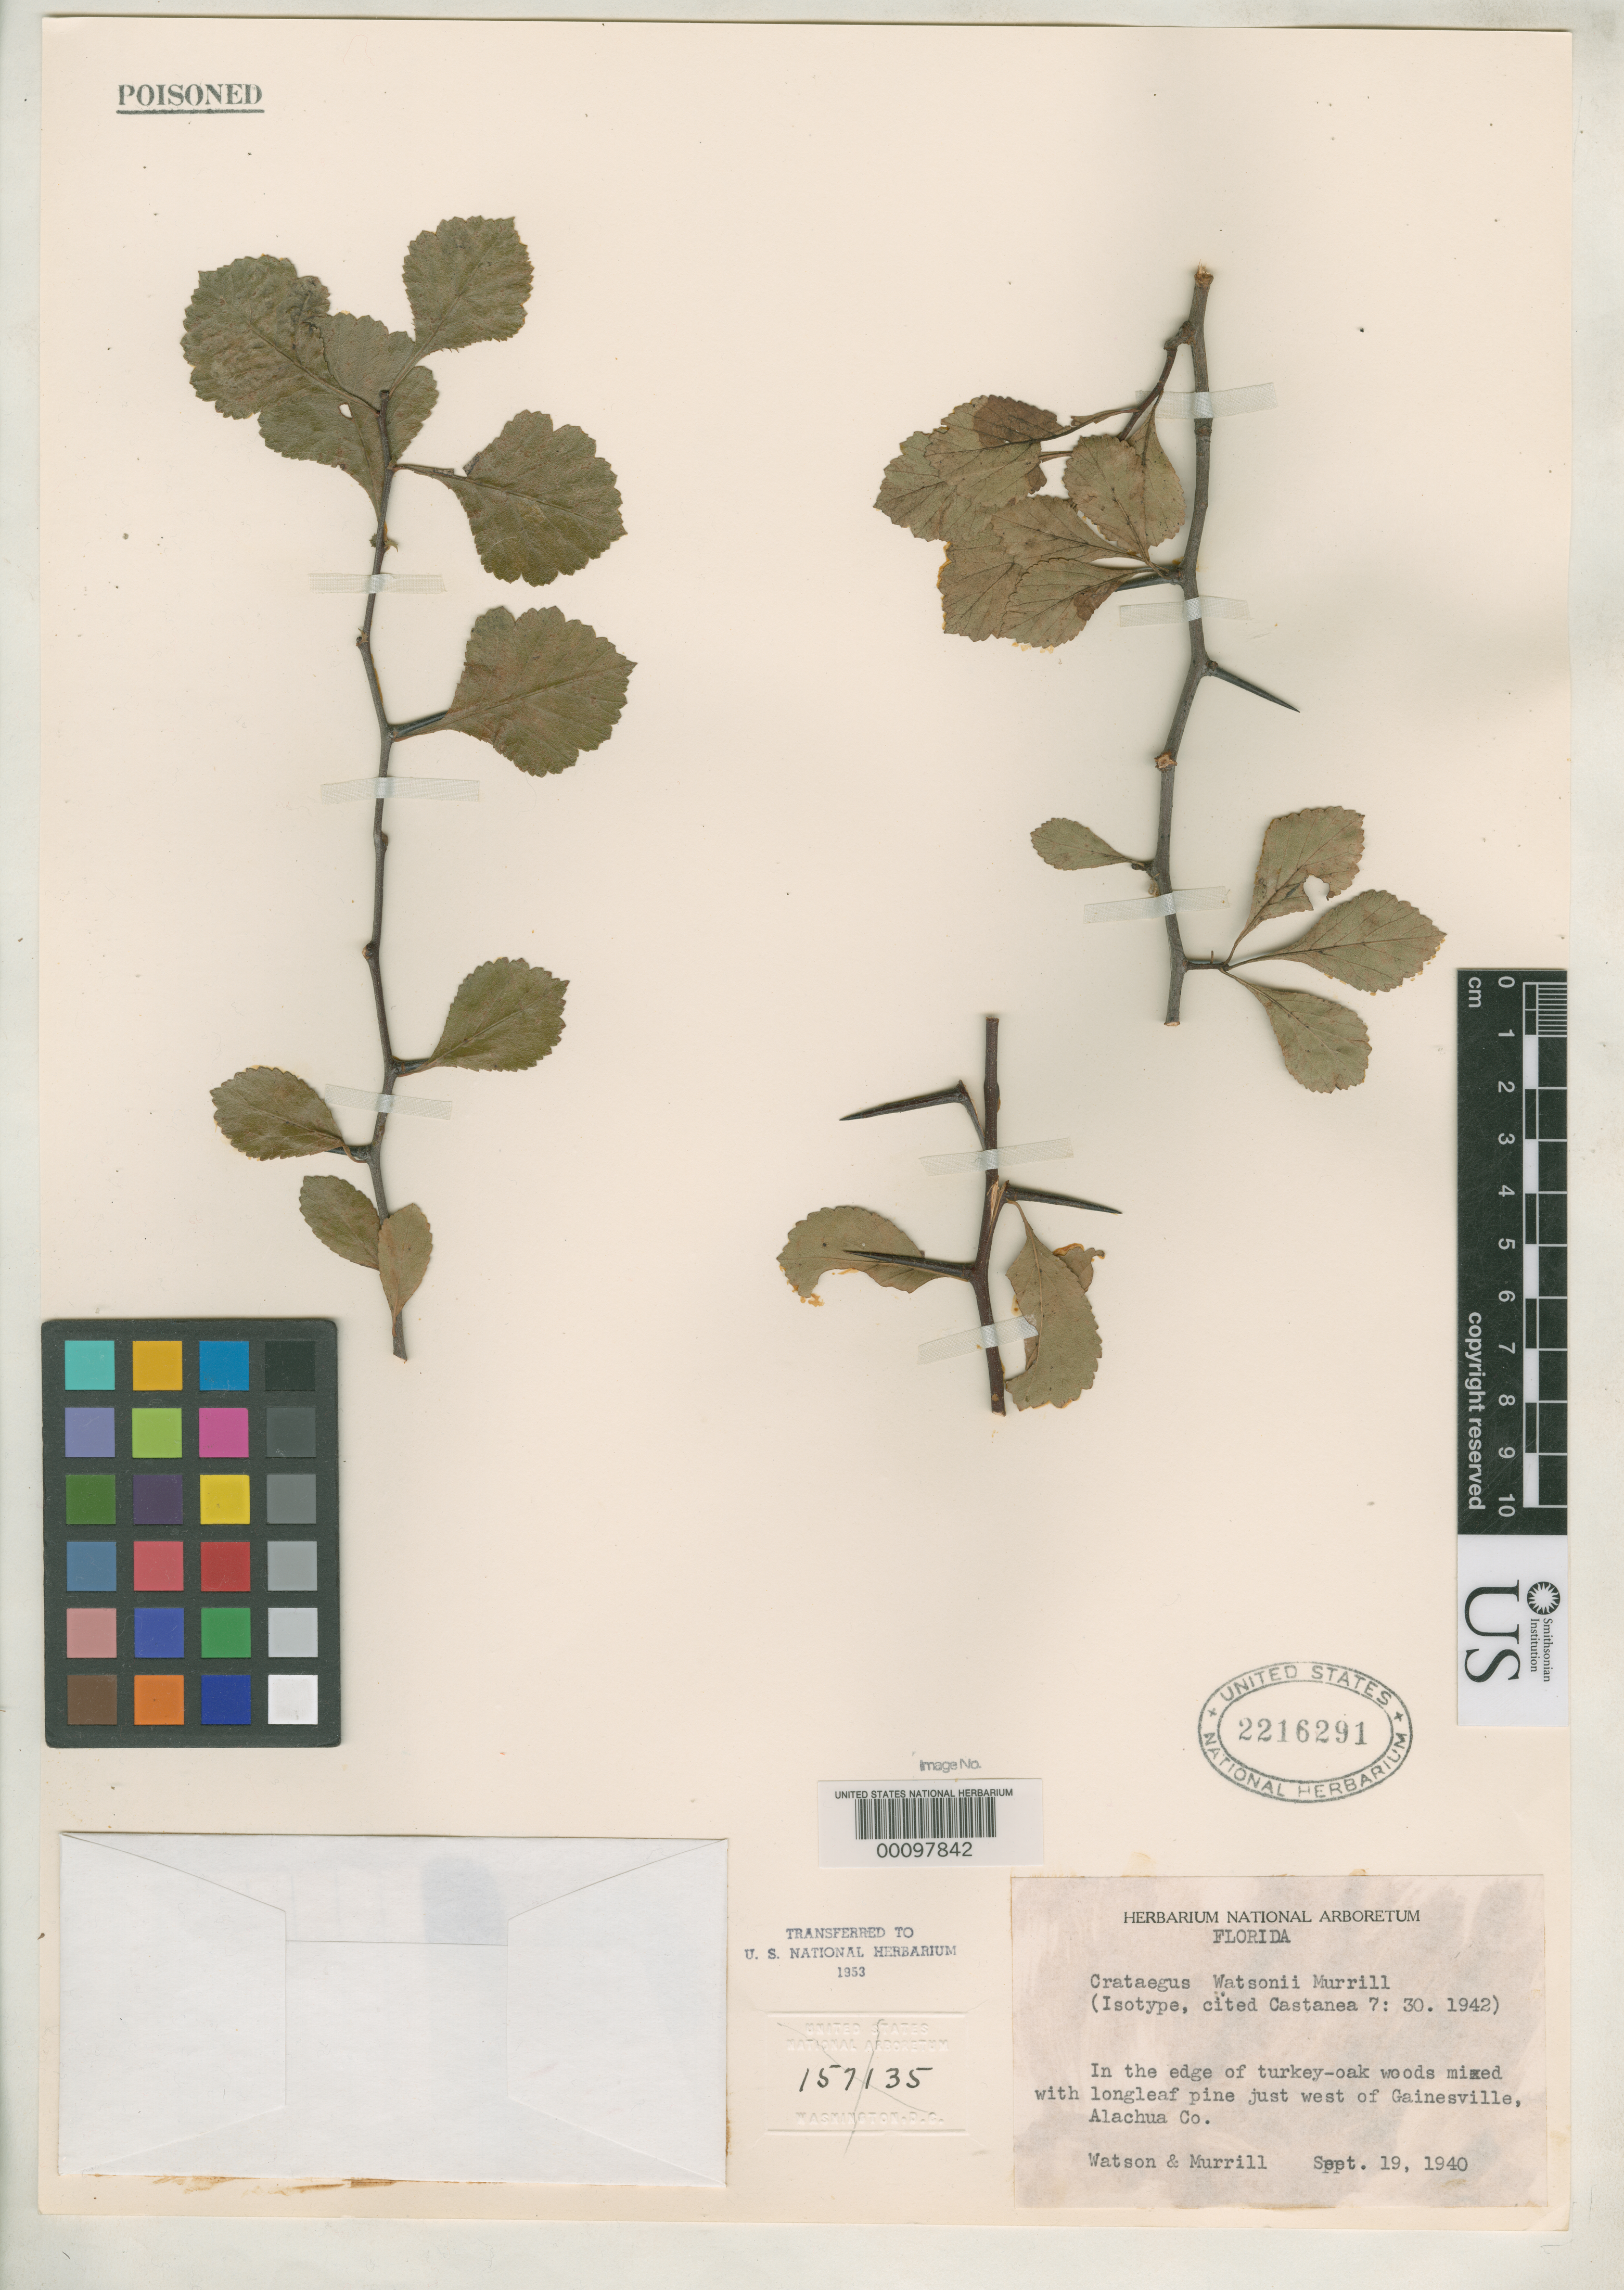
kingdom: Plantae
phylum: Tracheophyta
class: Magnoliopsida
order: Rosales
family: Rosaceae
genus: Crataegus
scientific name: Crataegus watsonii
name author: Murrill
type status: Isotype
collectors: S. Watson & W. A. Murrill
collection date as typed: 19 Sep 1940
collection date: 1940-09-19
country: United States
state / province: Florida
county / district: Alachua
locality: Just west of Gainesville, Alachua Co.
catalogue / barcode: US 2216291